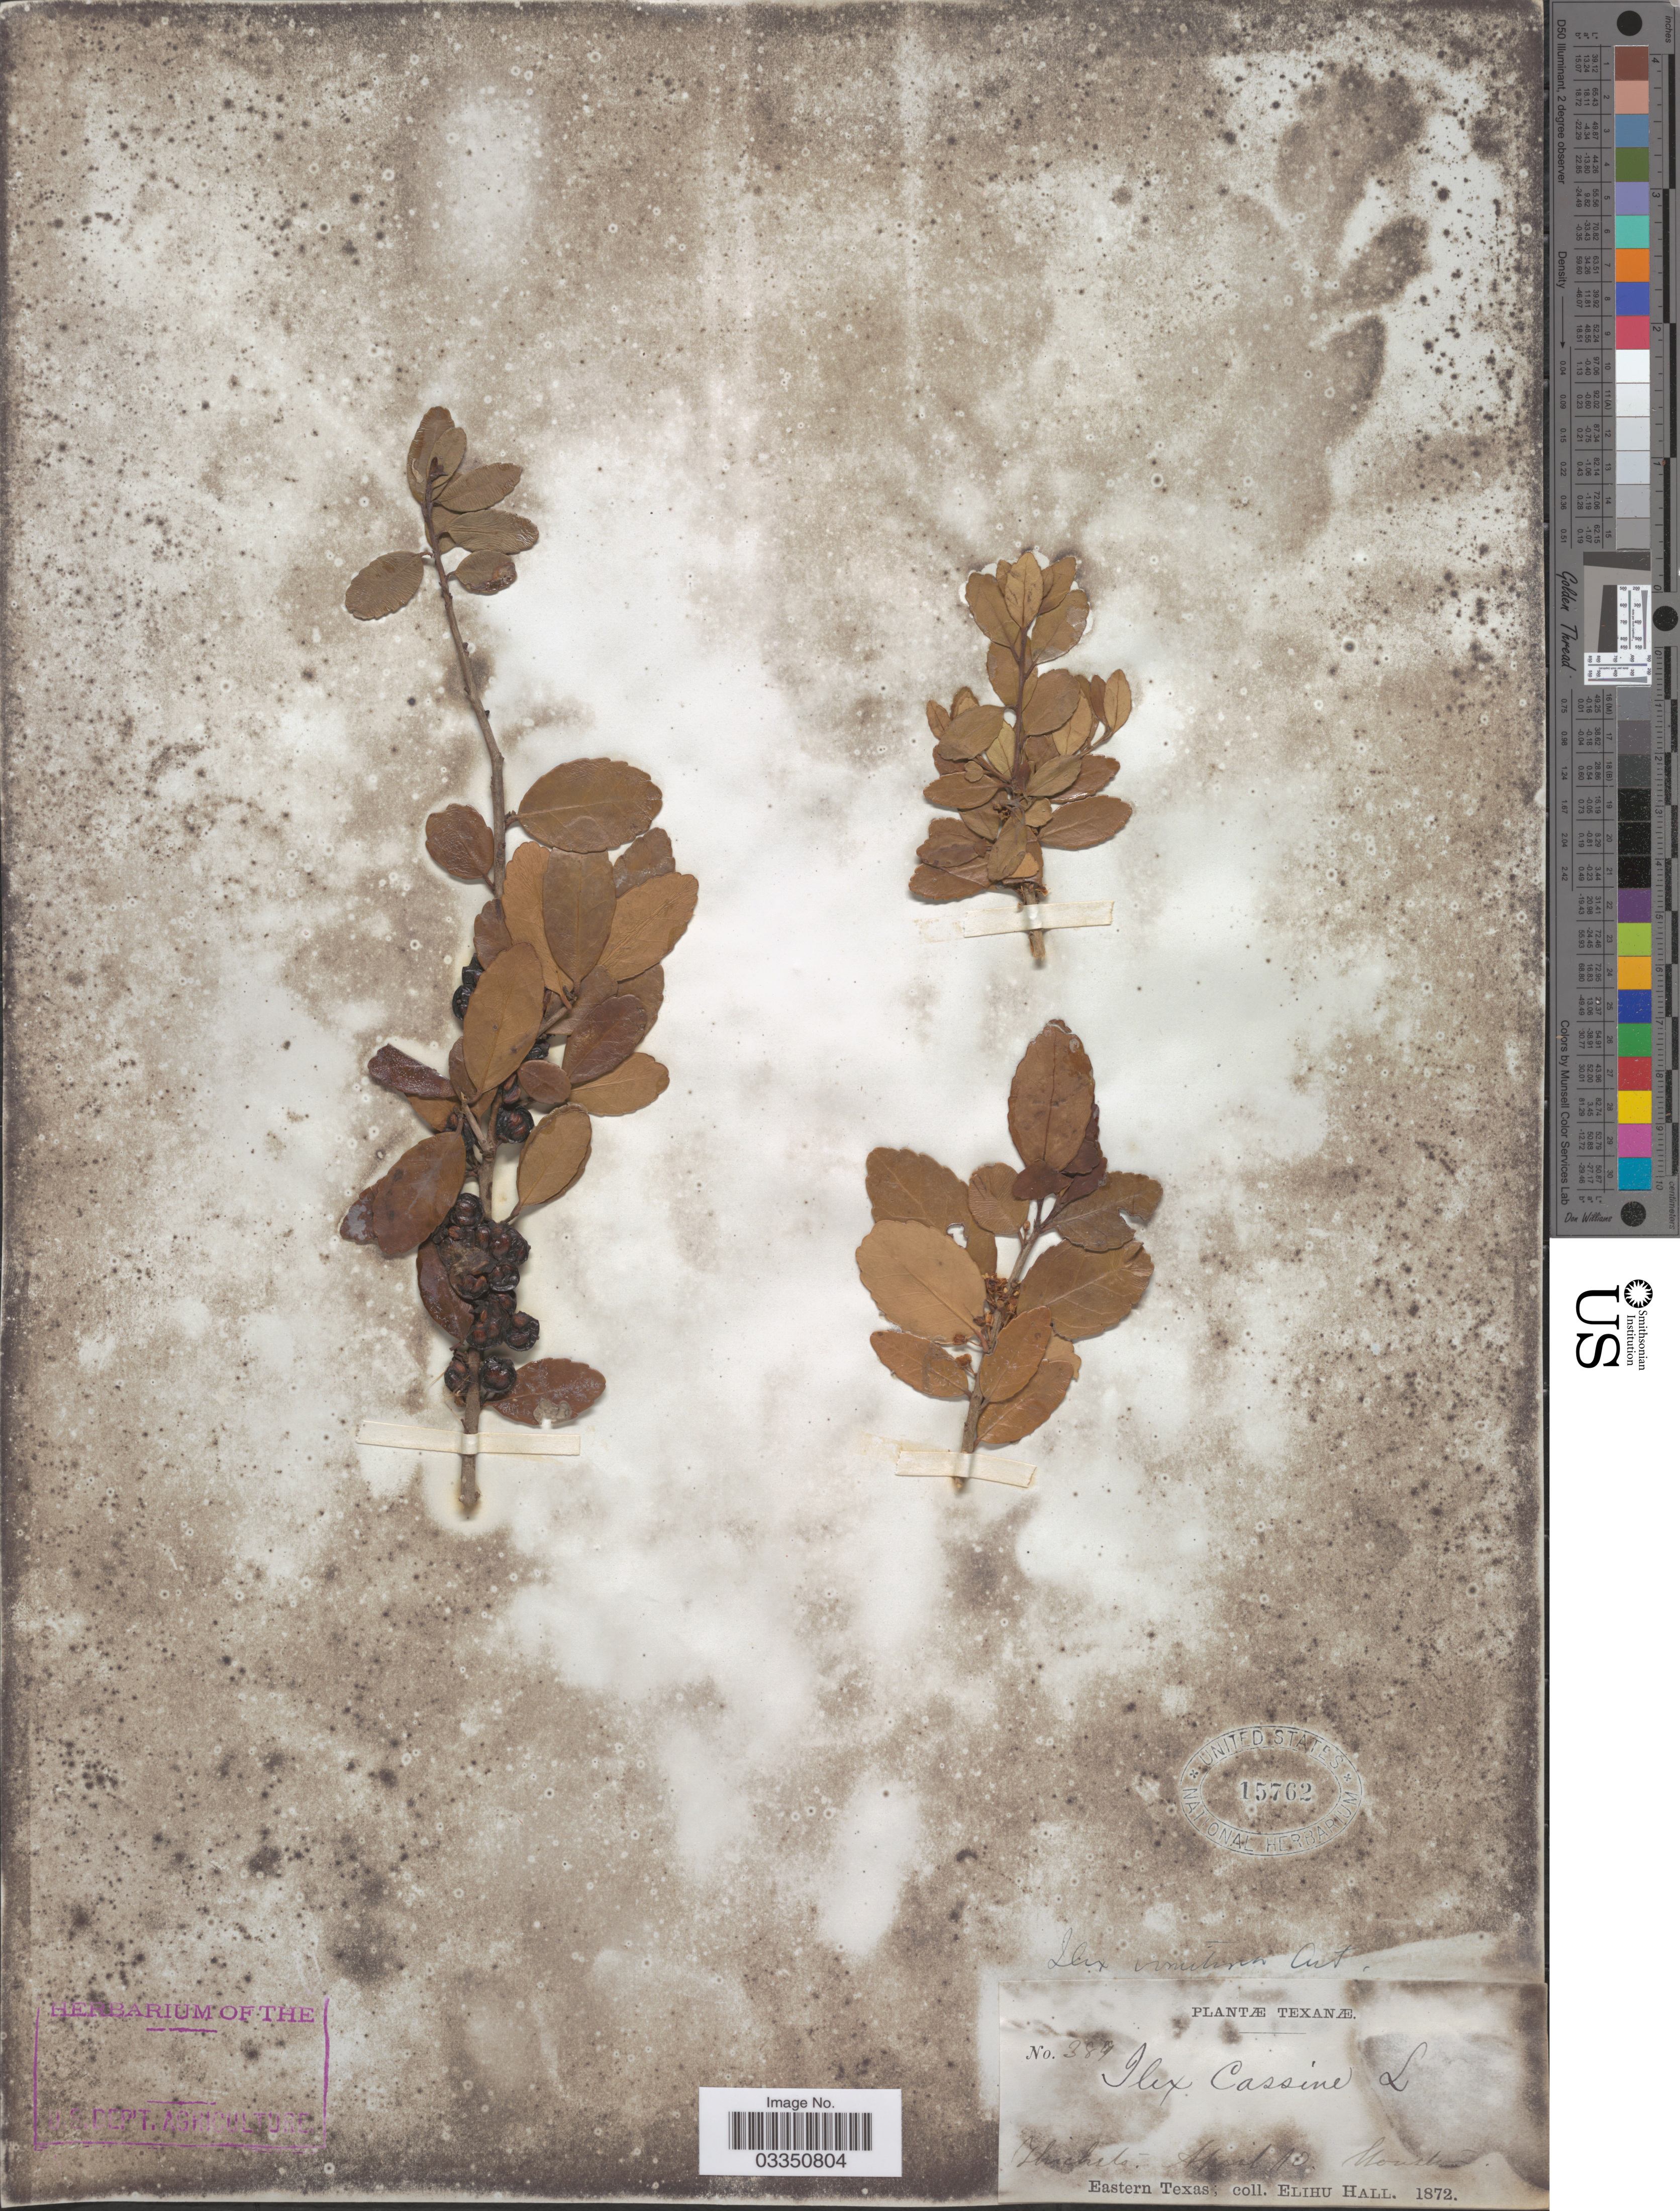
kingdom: Plantae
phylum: Tracheophyta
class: Magnoliopsida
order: Aquifoliales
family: Aquifoliaceae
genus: Ilex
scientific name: Ilex vomitoria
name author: Aiton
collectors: E. Hall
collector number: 389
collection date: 1872-04-10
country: United States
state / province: Texas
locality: Houston. Eastern Texas.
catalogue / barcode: US 15762